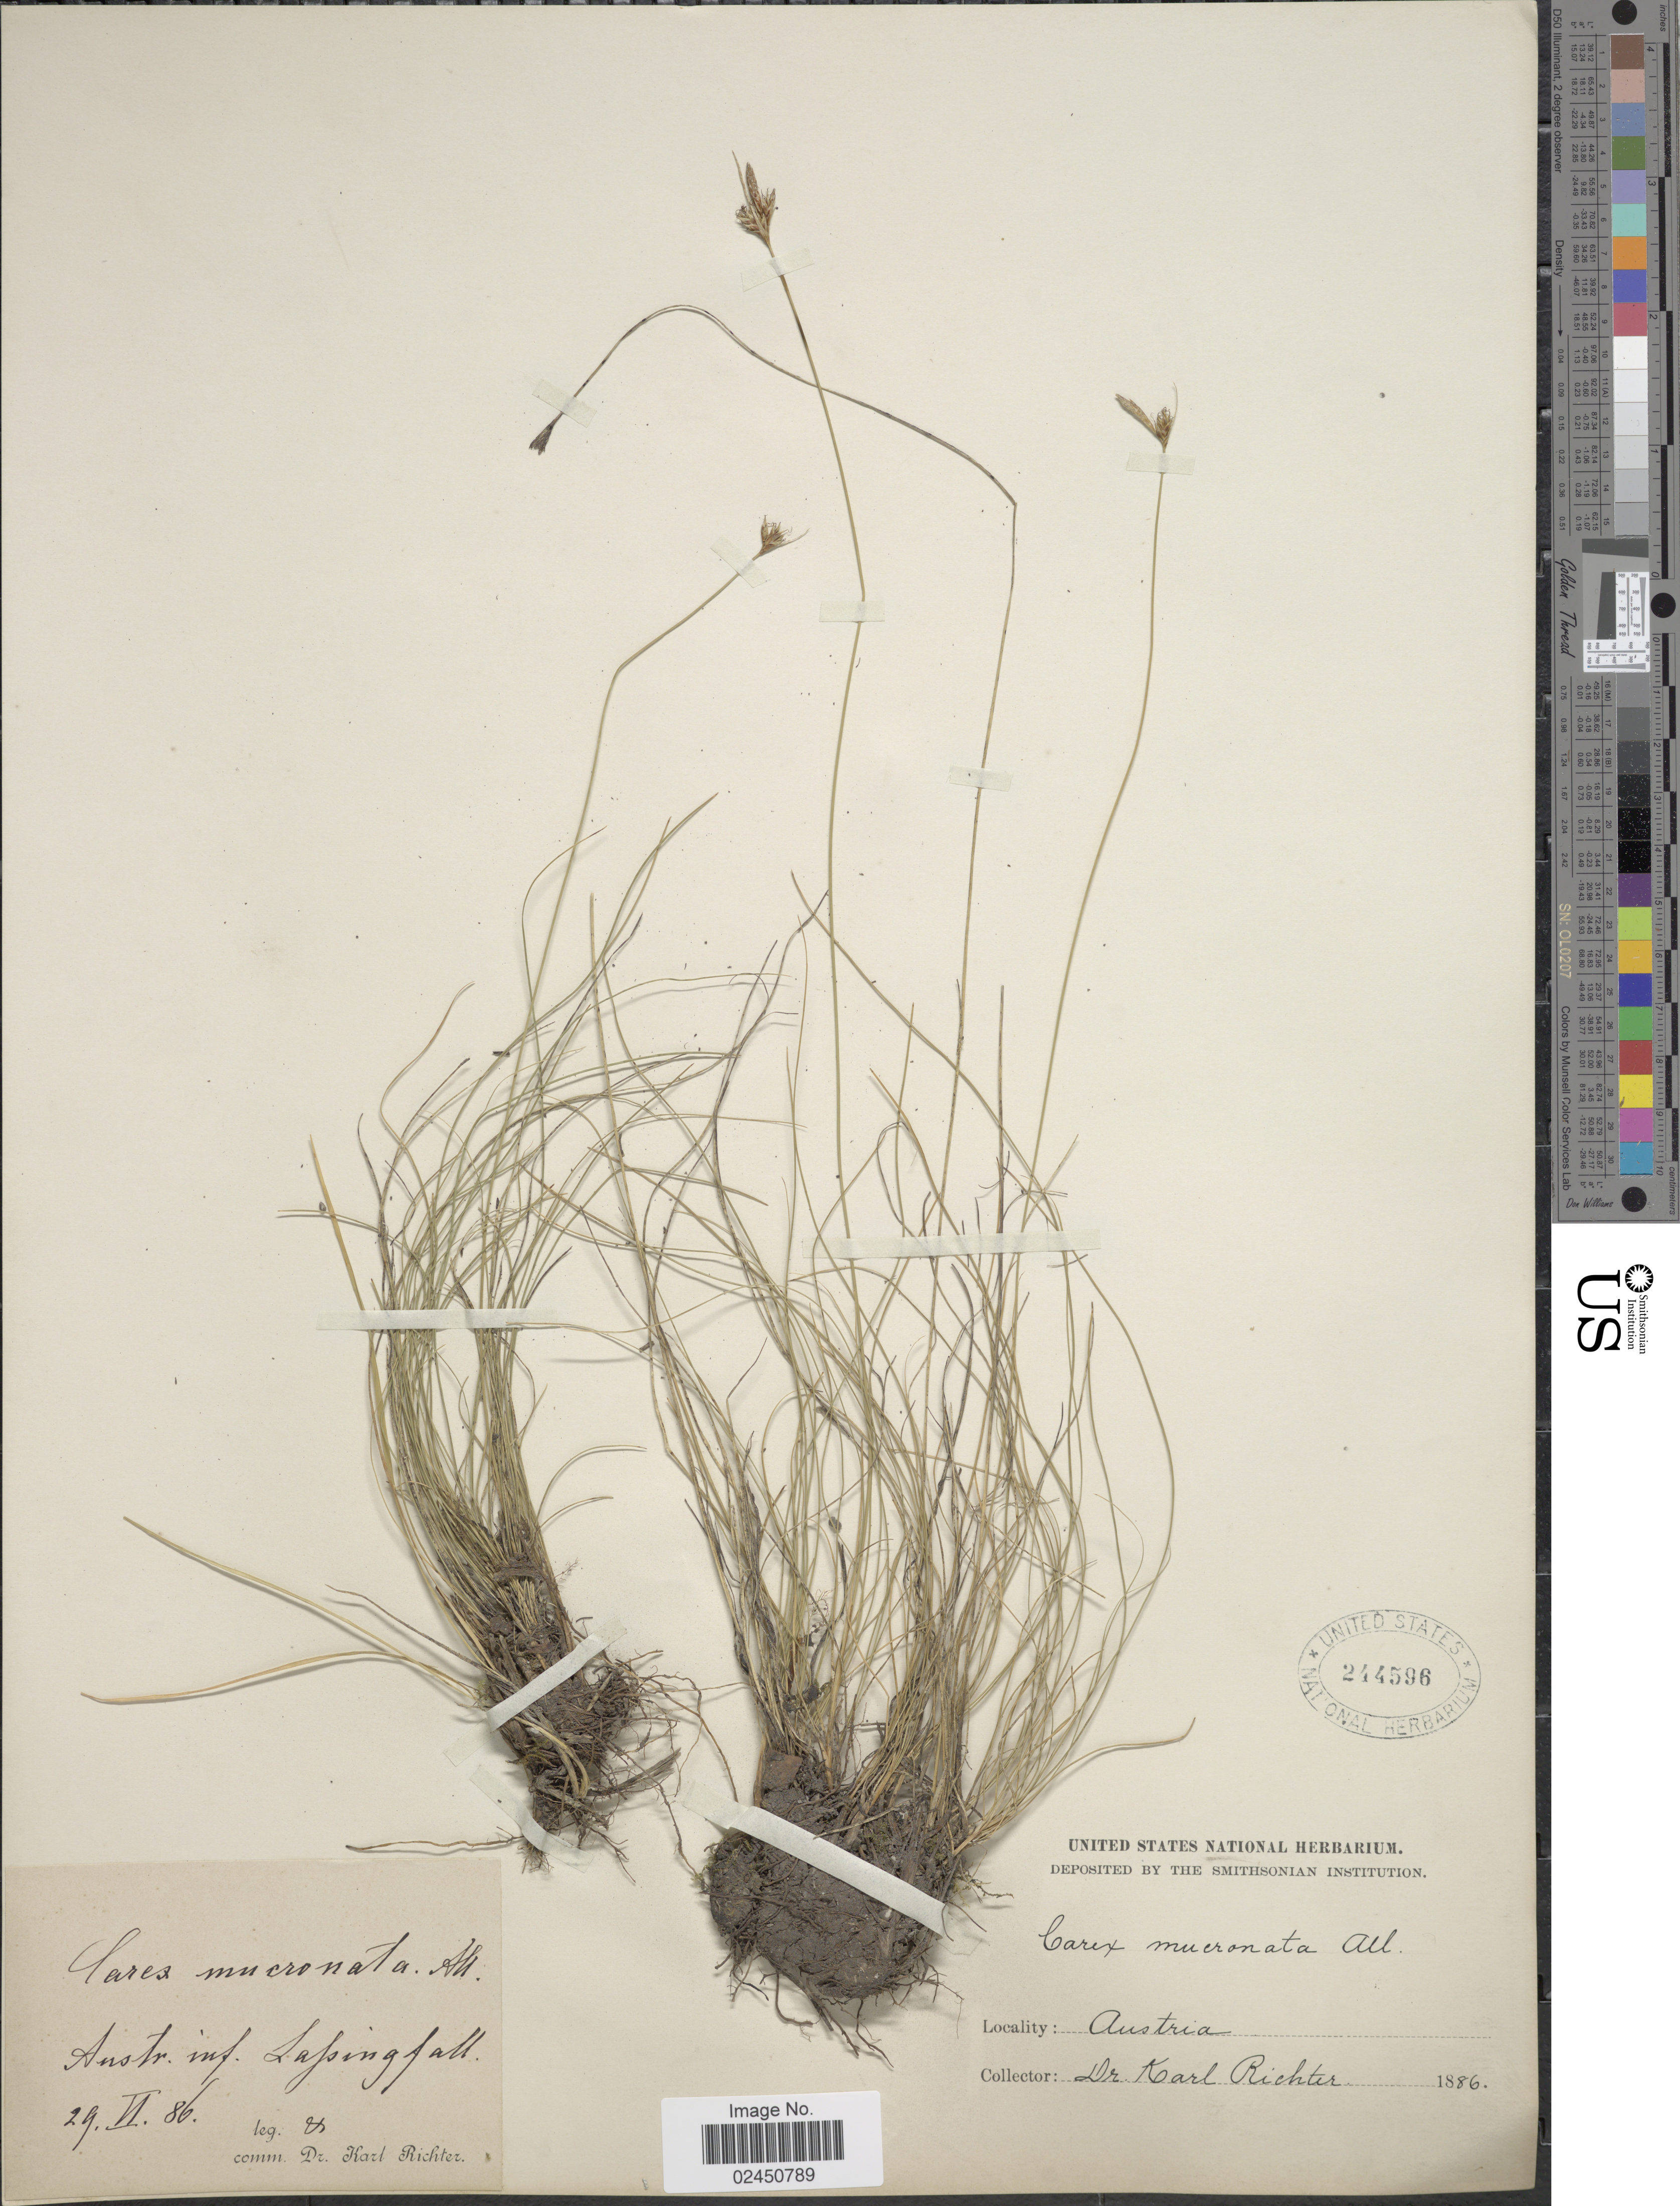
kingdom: Plantae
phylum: Tracheophyta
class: Liliopsida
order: Poales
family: Cyperaceae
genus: Carex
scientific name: Carex mucronata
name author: All.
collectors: K. Richter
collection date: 1886-06-29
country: Austria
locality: Austr. inf. Lapingfall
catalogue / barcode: US 244596